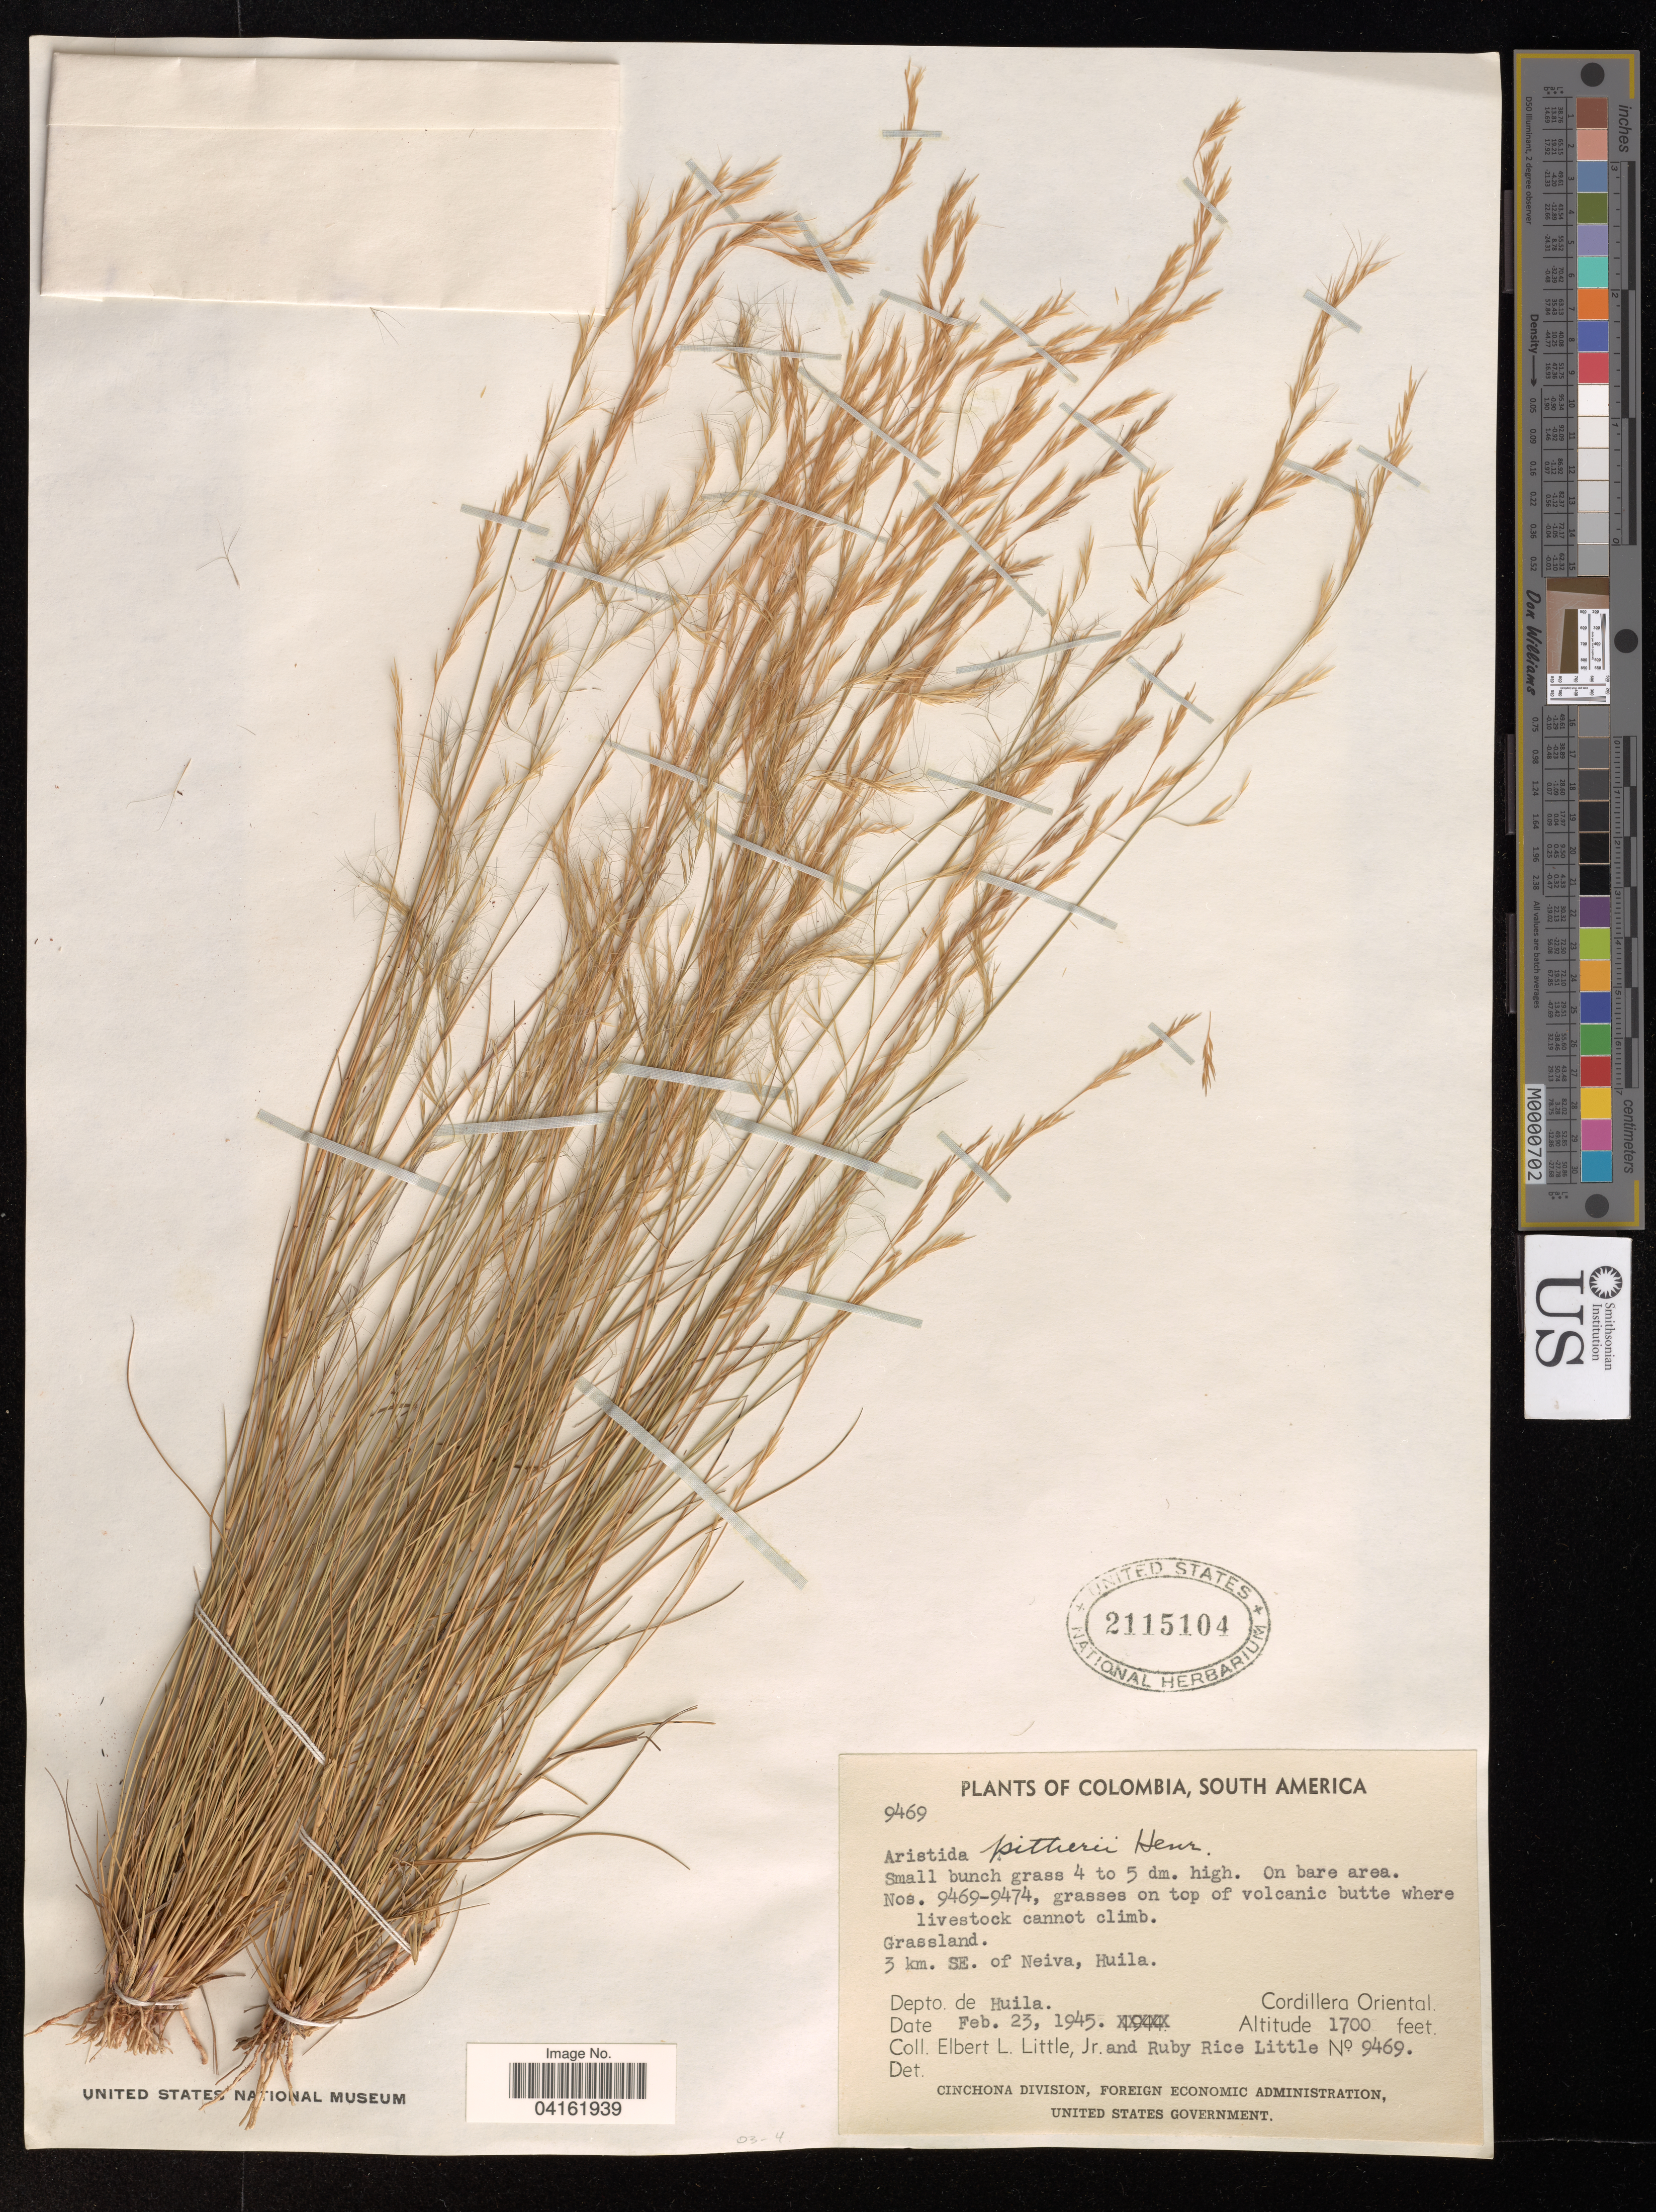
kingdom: Plantae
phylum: Tracheophyta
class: Liliopsida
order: Poales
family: Poaceae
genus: Aristida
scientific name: Aristida pittieri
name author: Henr.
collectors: E. L. Little & R. R. Little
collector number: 9469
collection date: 1945-02-23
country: Colombia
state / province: Huila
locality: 5 km. SE. of Neiva. Depto de Huila. Cordillera Oriental.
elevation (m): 518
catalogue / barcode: US 2115104